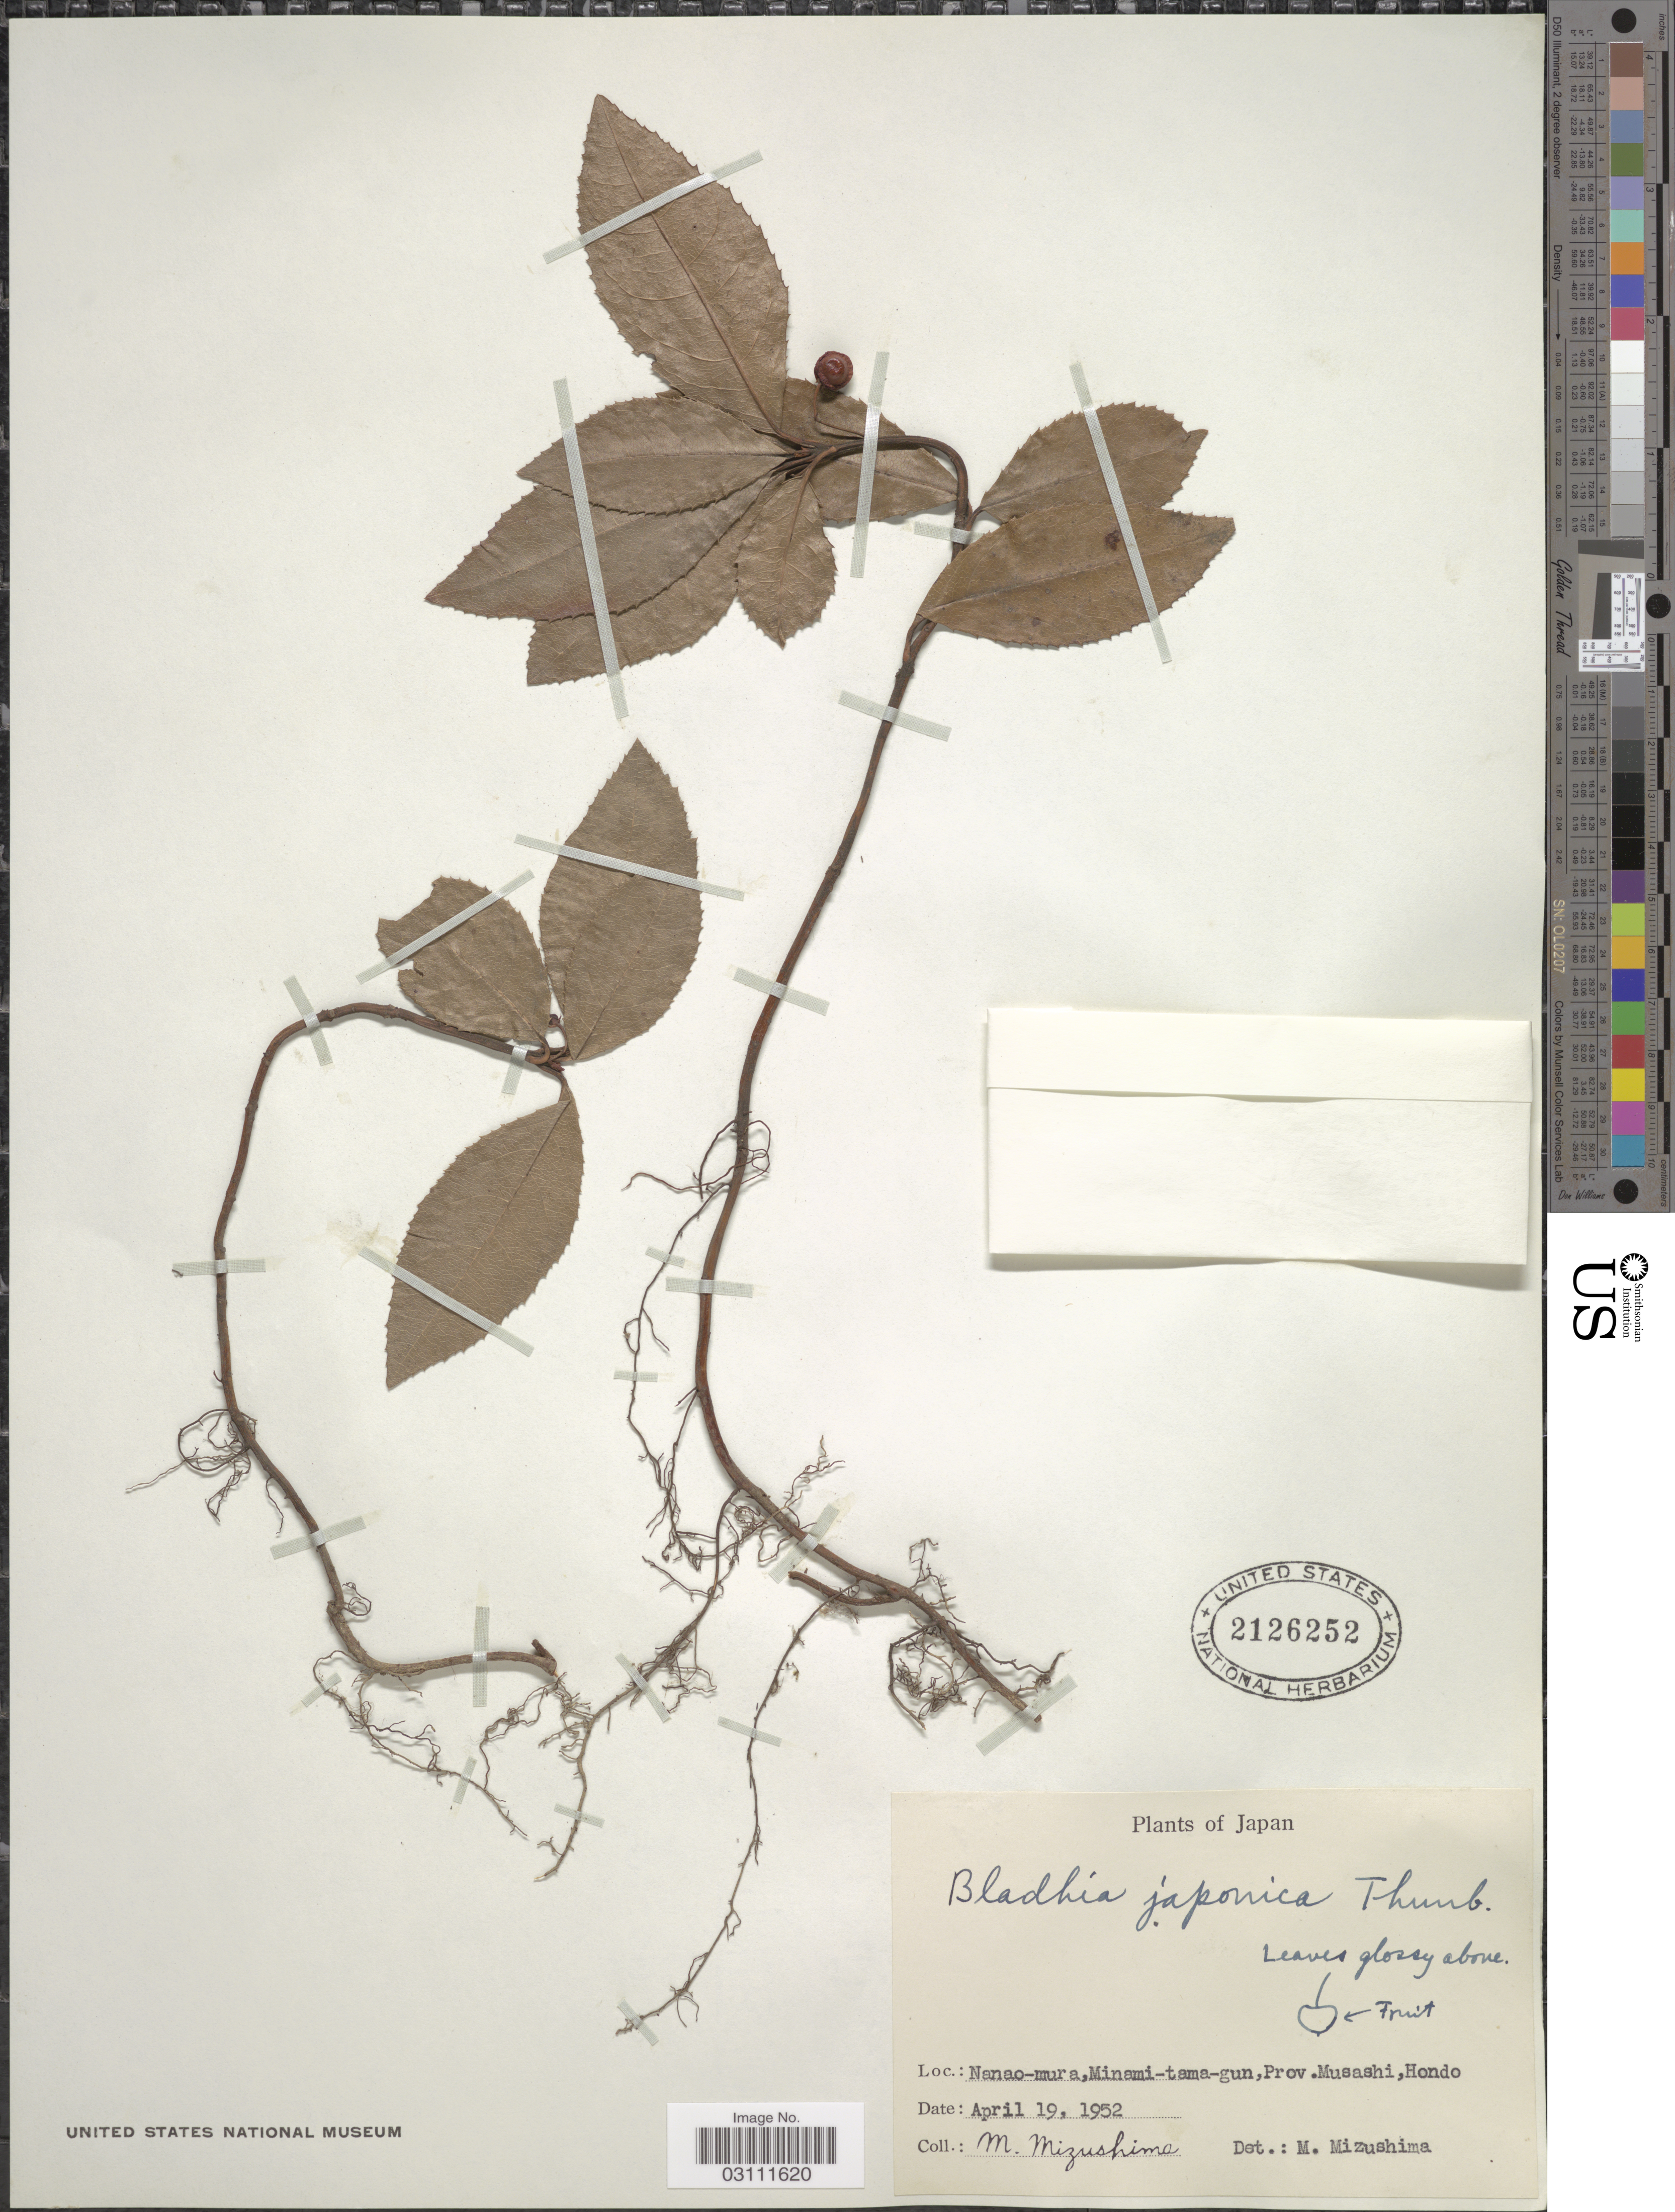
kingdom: Plantae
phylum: Tracheophyta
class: Magnoliopsida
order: Ericales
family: Primulaceae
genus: Ardisia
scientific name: Ardisia japonica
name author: (Thunb.) Blume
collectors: M. Mizushima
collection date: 1952-04-19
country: Japan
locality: Nanao-mura, Minami-tama-gun, Prov. Musashi, Hondo.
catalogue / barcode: US 2126252